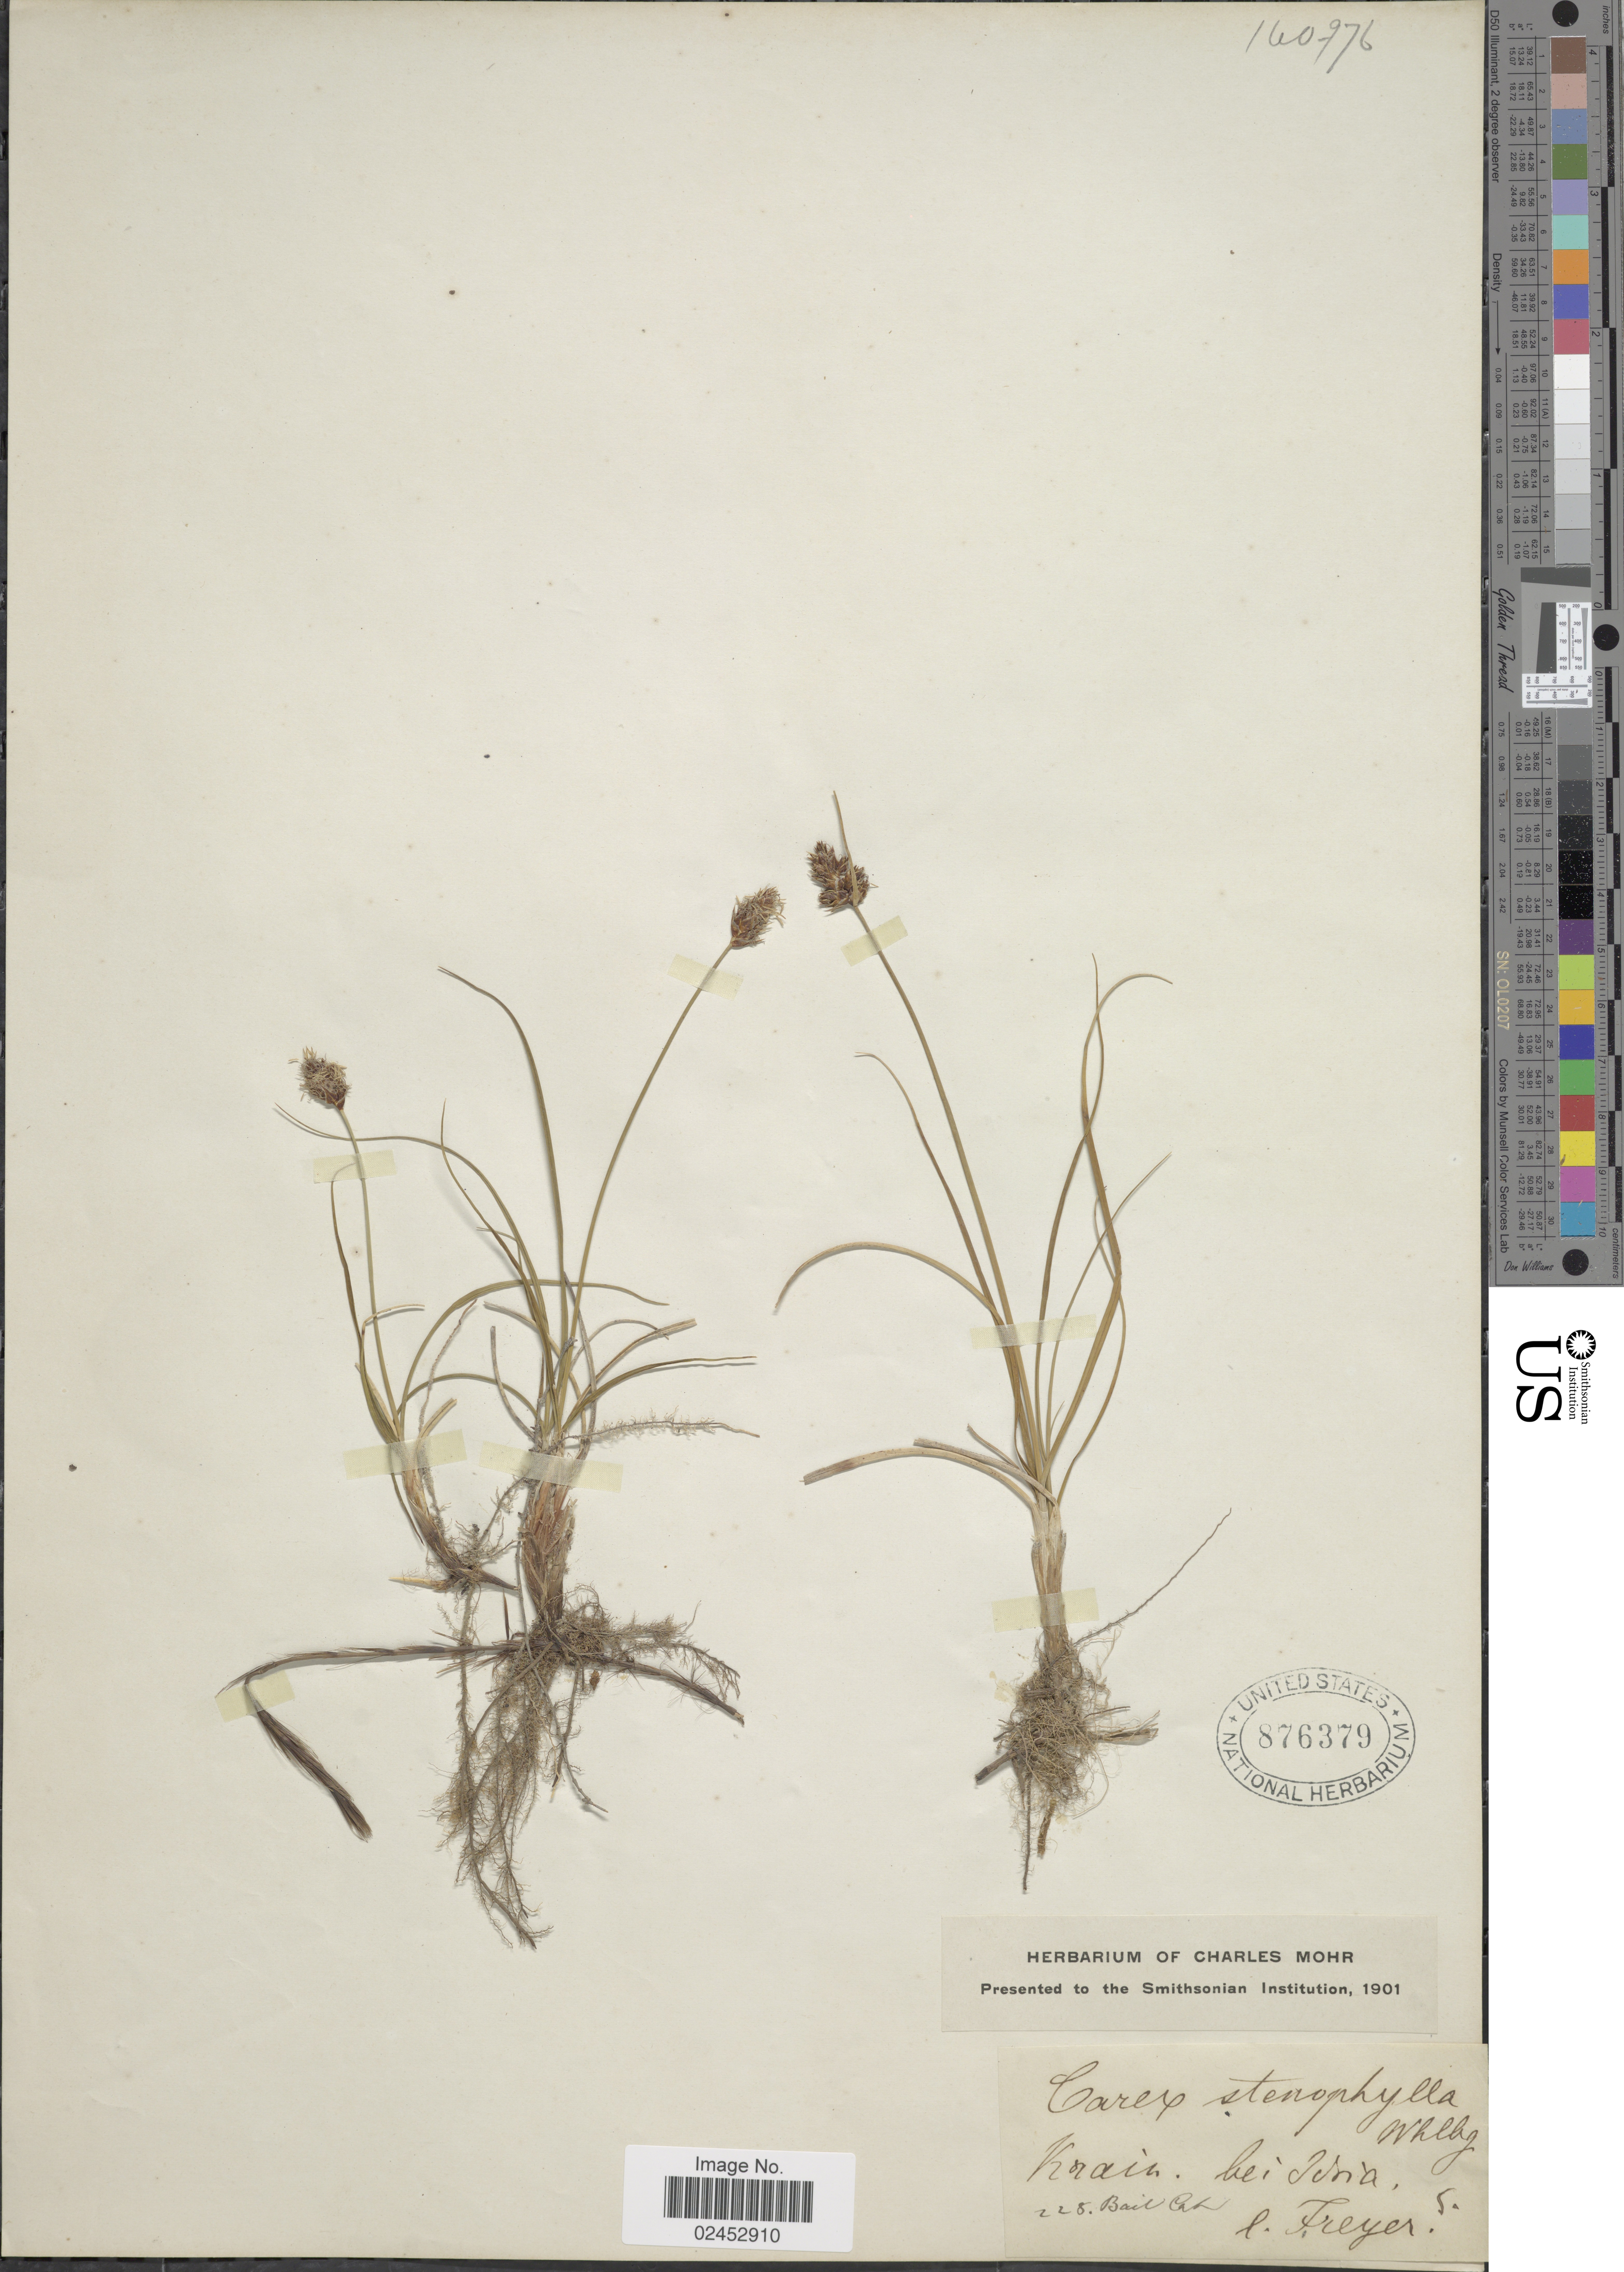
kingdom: Plantae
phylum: Tracheophyta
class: Liliopsida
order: Poales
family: Cyperaceae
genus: Carex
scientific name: Carex stenophylla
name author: Wahlenb.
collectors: -. Freyer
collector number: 5?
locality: Krain, bei Idria [interpreted]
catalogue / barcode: US 876379